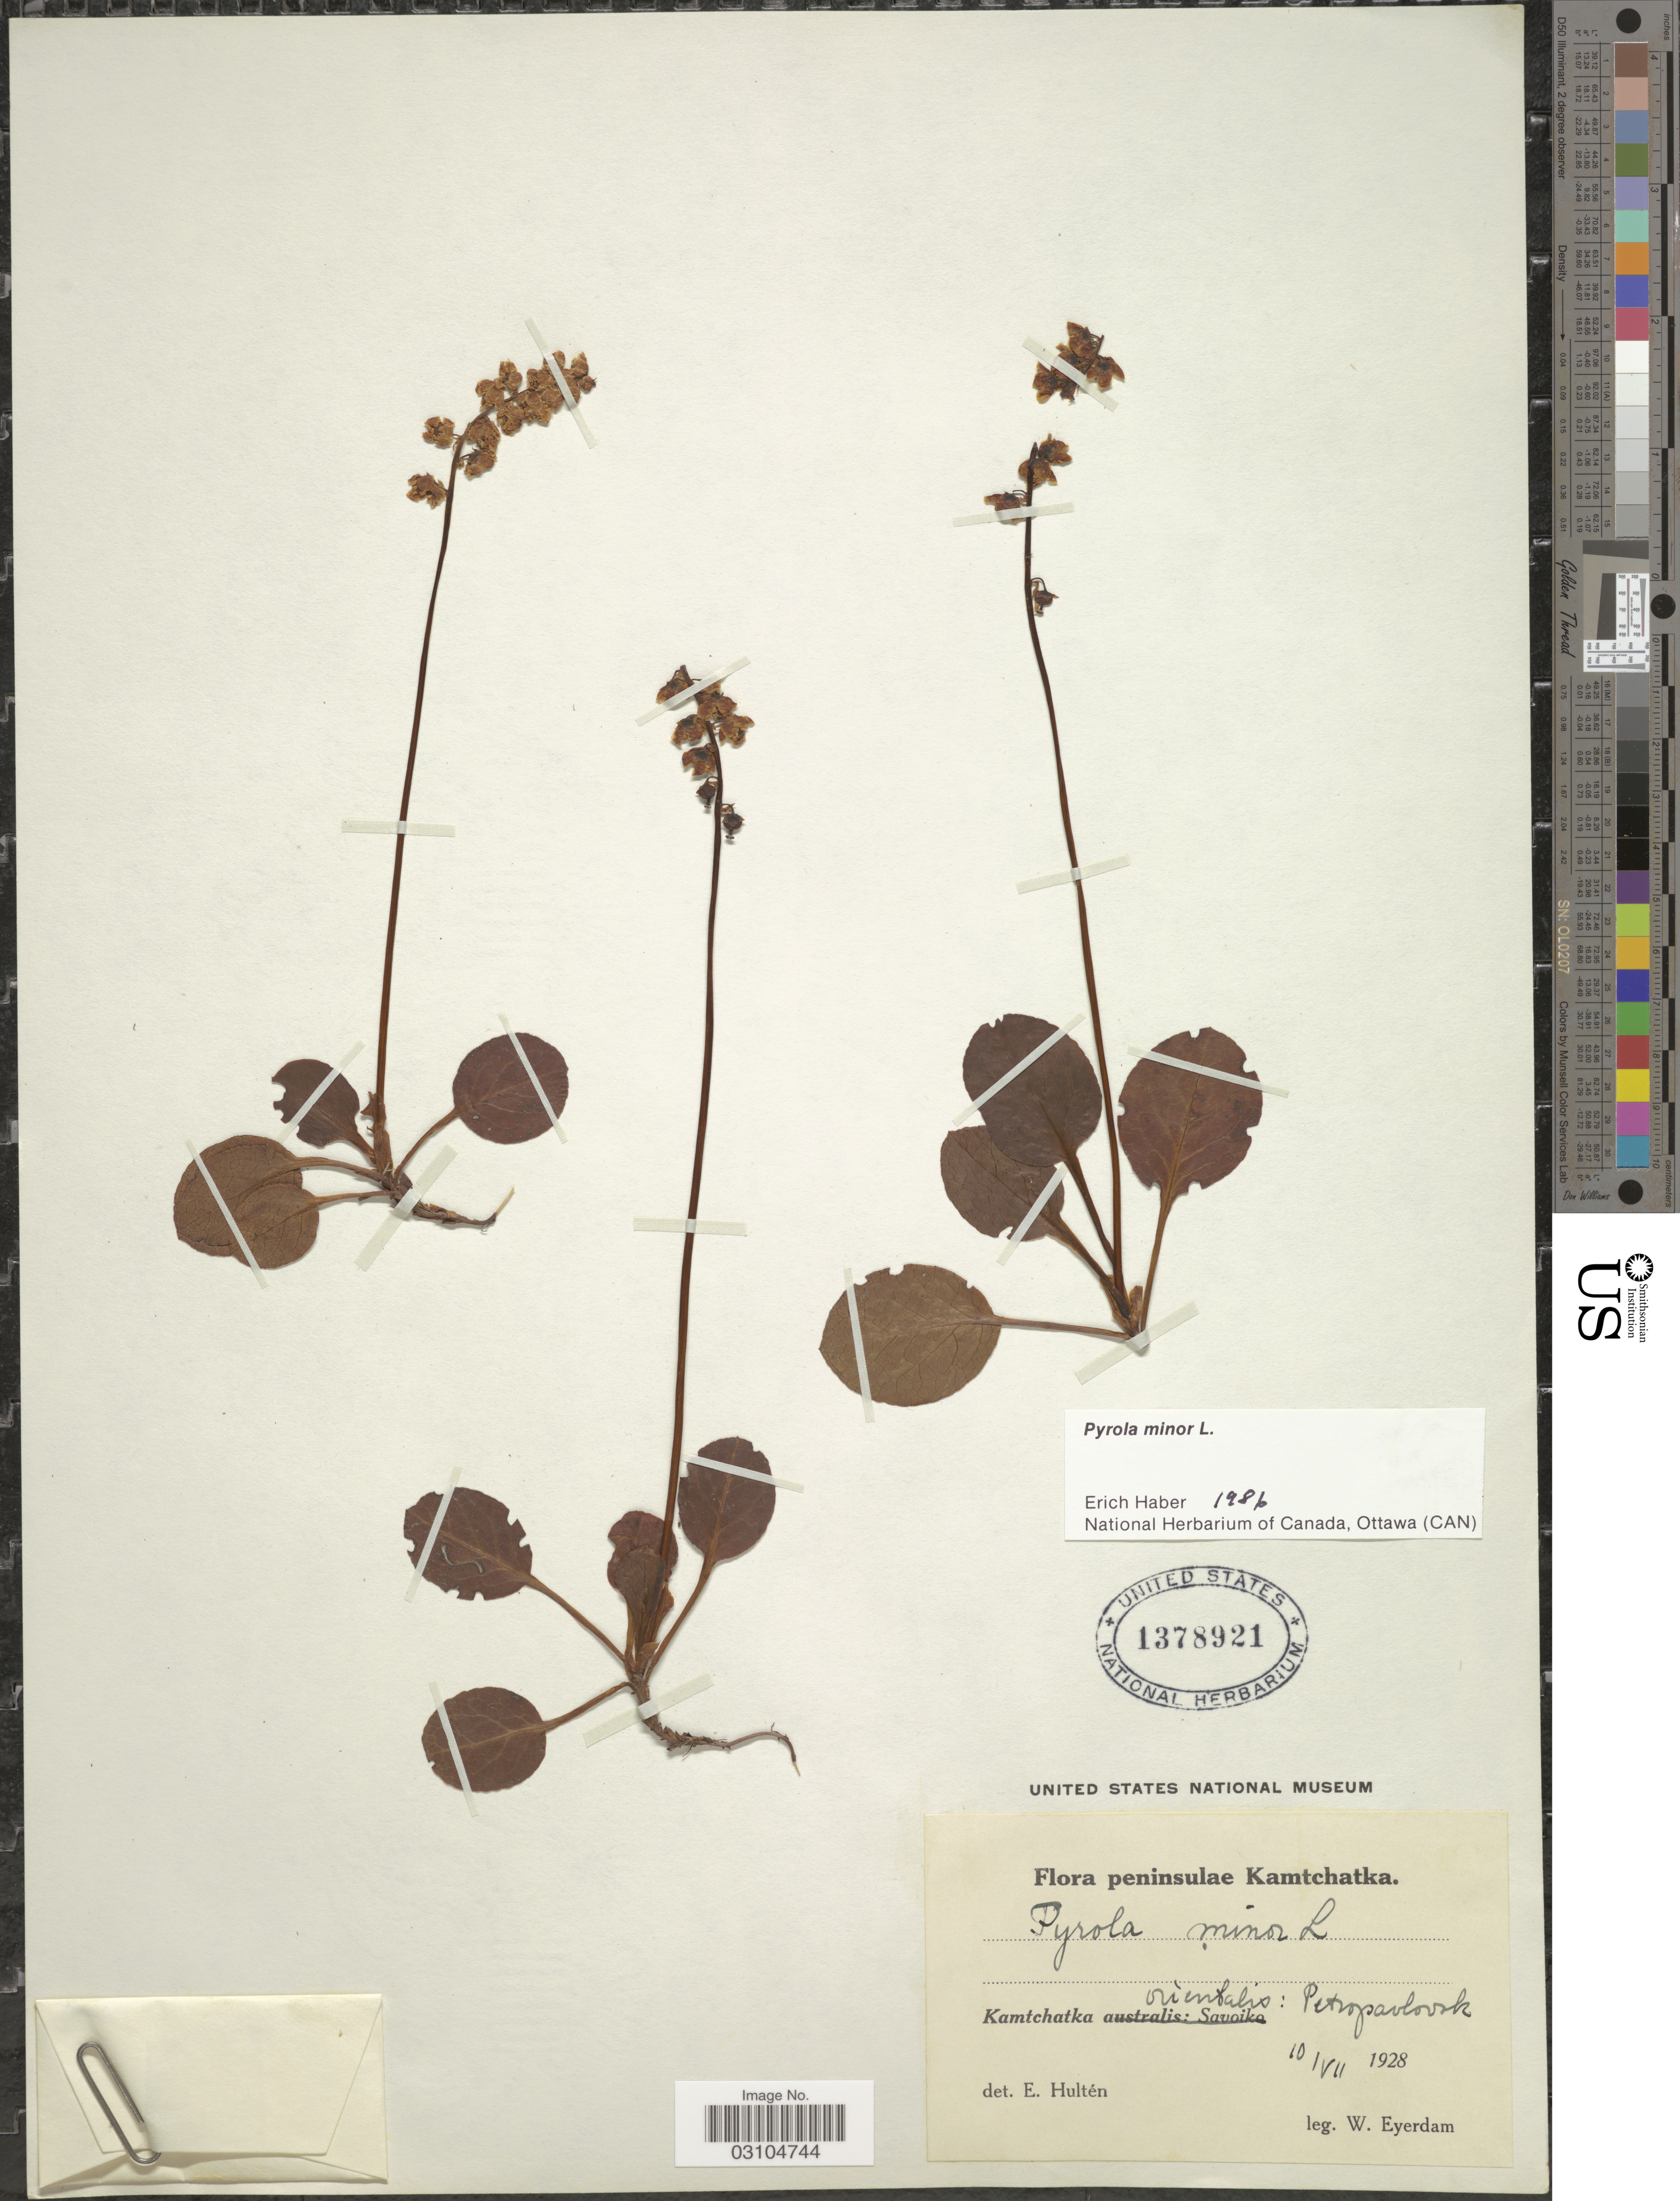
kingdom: Plantae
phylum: Tracheophyta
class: Magnoliopsida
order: Ericales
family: Ericaceae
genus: Pyrola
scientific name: Pyrola minor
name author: L.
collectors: W. J. Eyerdam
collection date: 1928-07-10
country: Russian Federation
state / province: Kamchatka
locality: Peninsulae Kamtchatka. Kamtchatka orientalis: Petropavlovak.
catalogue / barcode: US 1378921